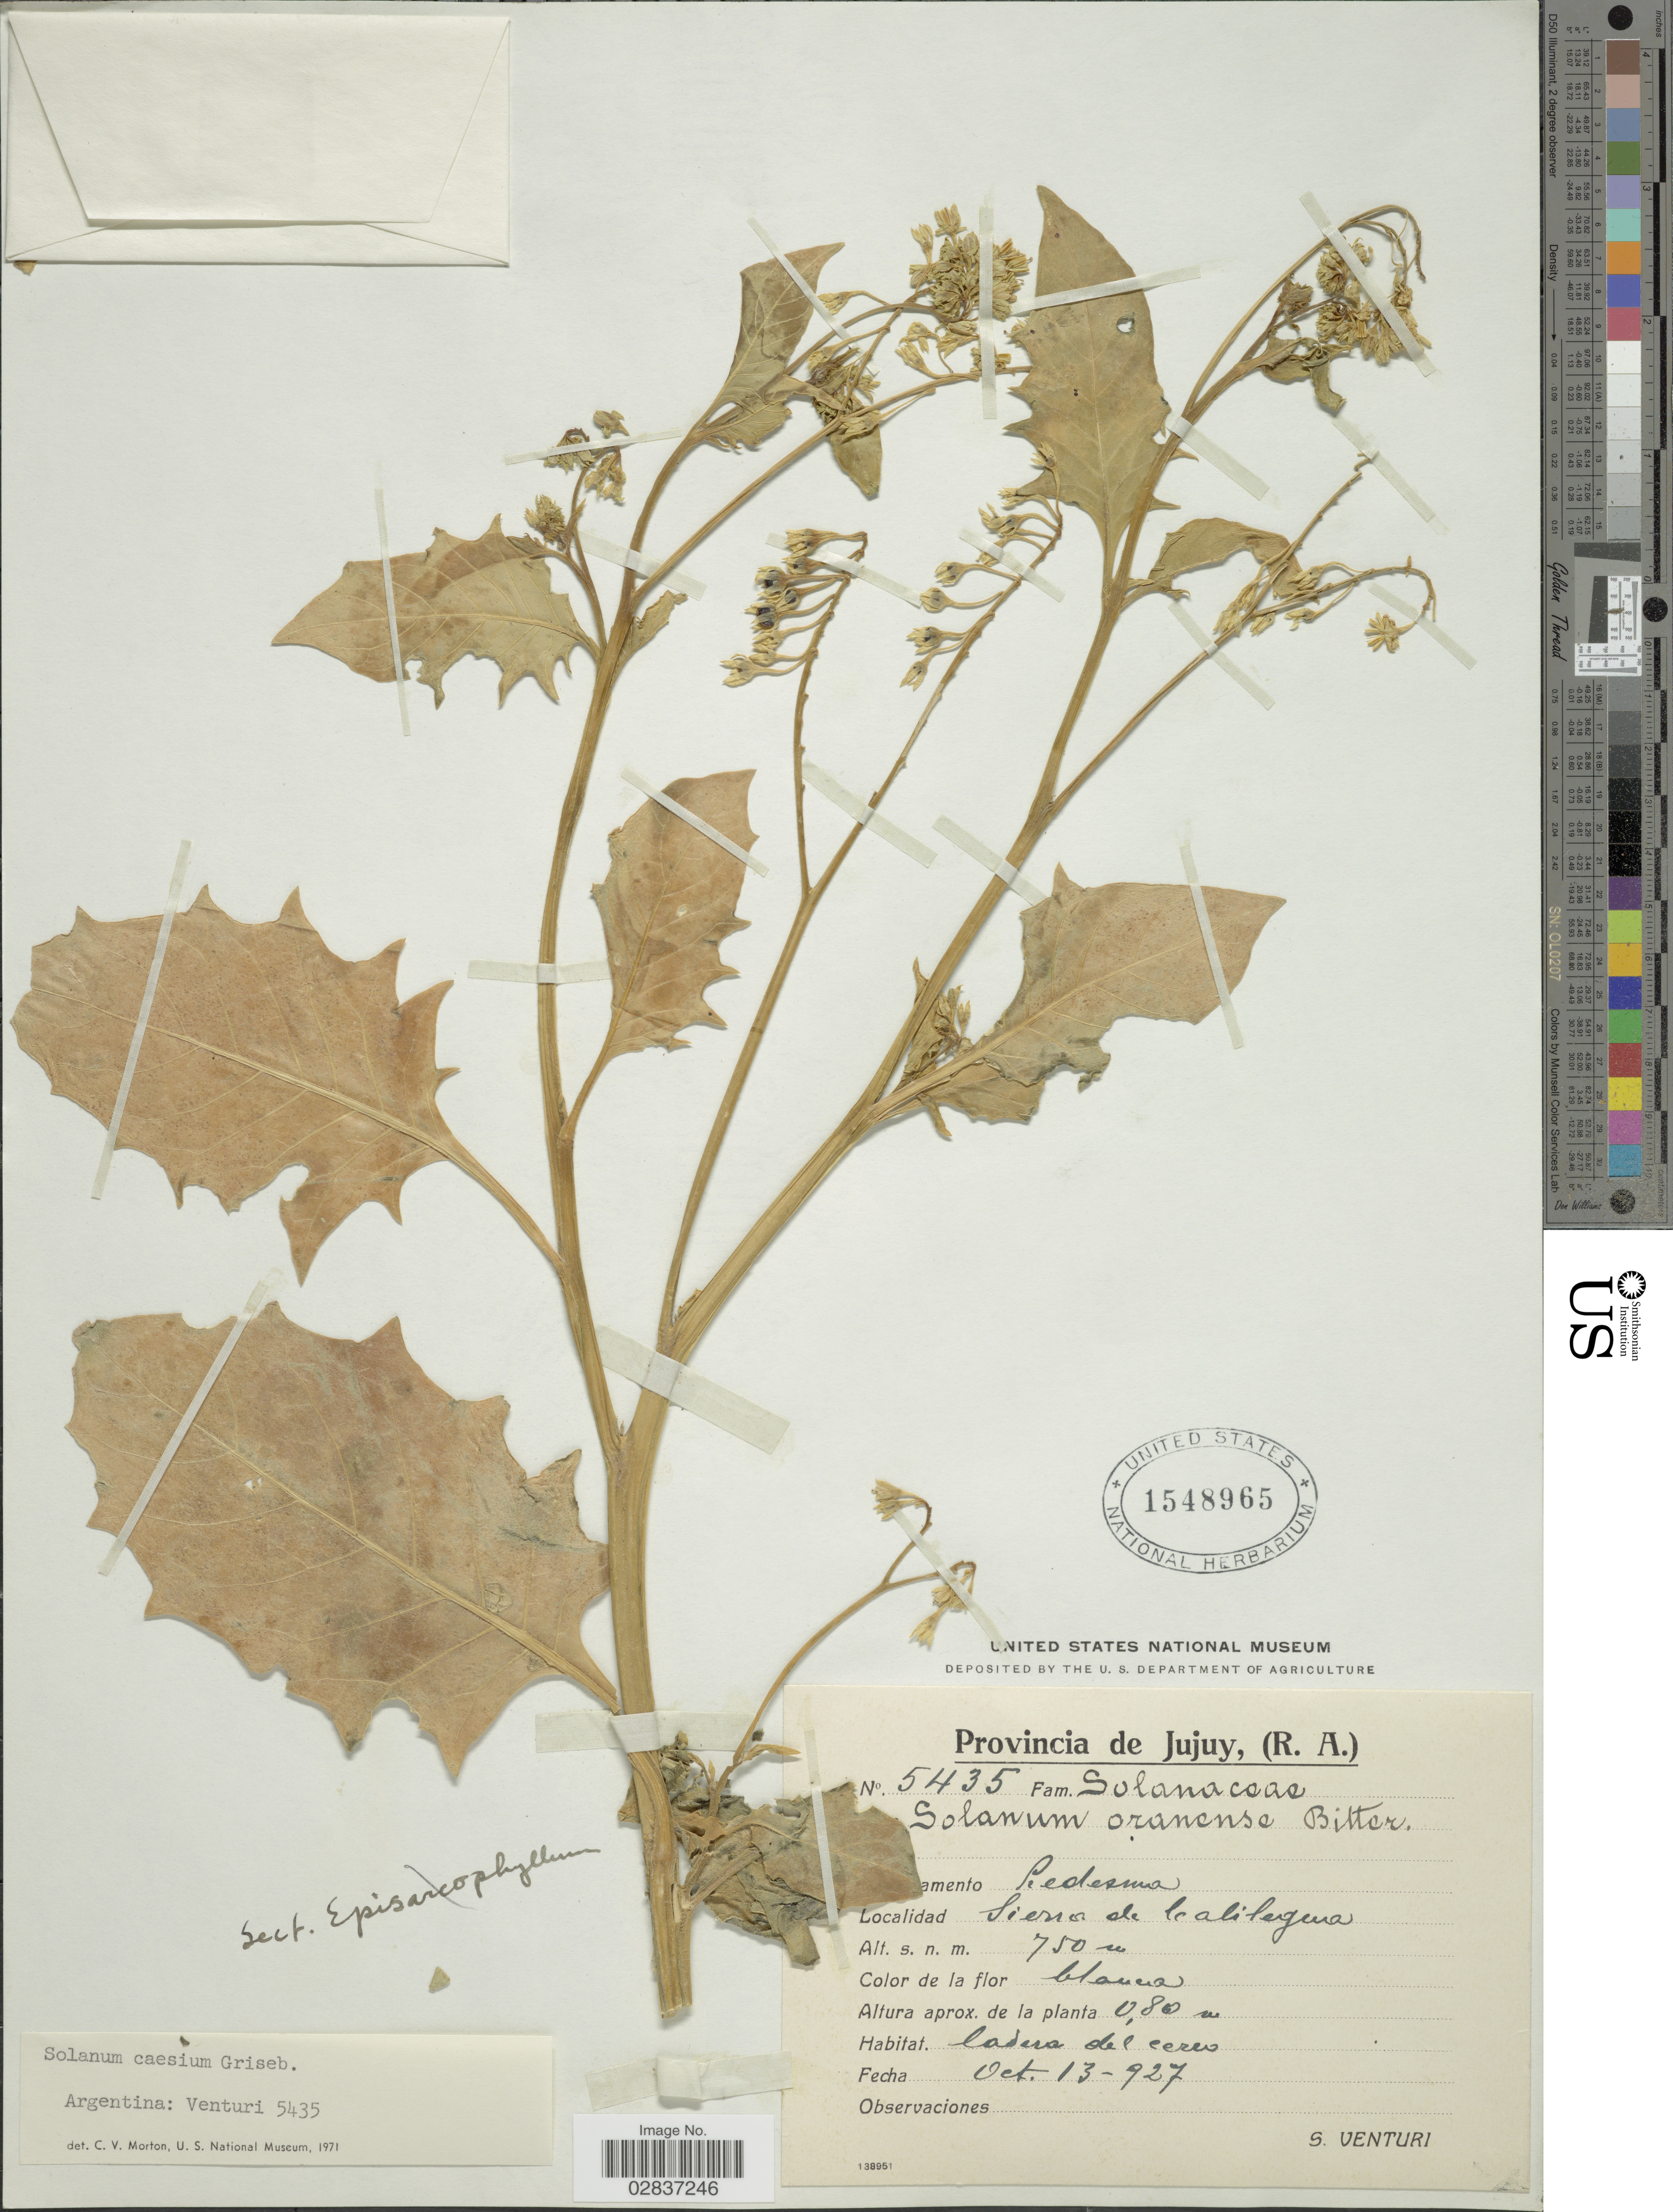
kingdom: Plantae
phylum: Tracheophyta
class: Magnoliopsida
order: Solanales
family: Solanaceae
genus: Solanum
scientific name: Solanum caesium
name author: Griseb.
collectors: S. Venturi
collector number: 5435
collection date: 1927-10-13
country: Argentina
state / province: Jujuy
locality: Departamento Ledesma, Sierra de Calilegua.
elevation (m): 750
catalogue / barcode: US 1548965